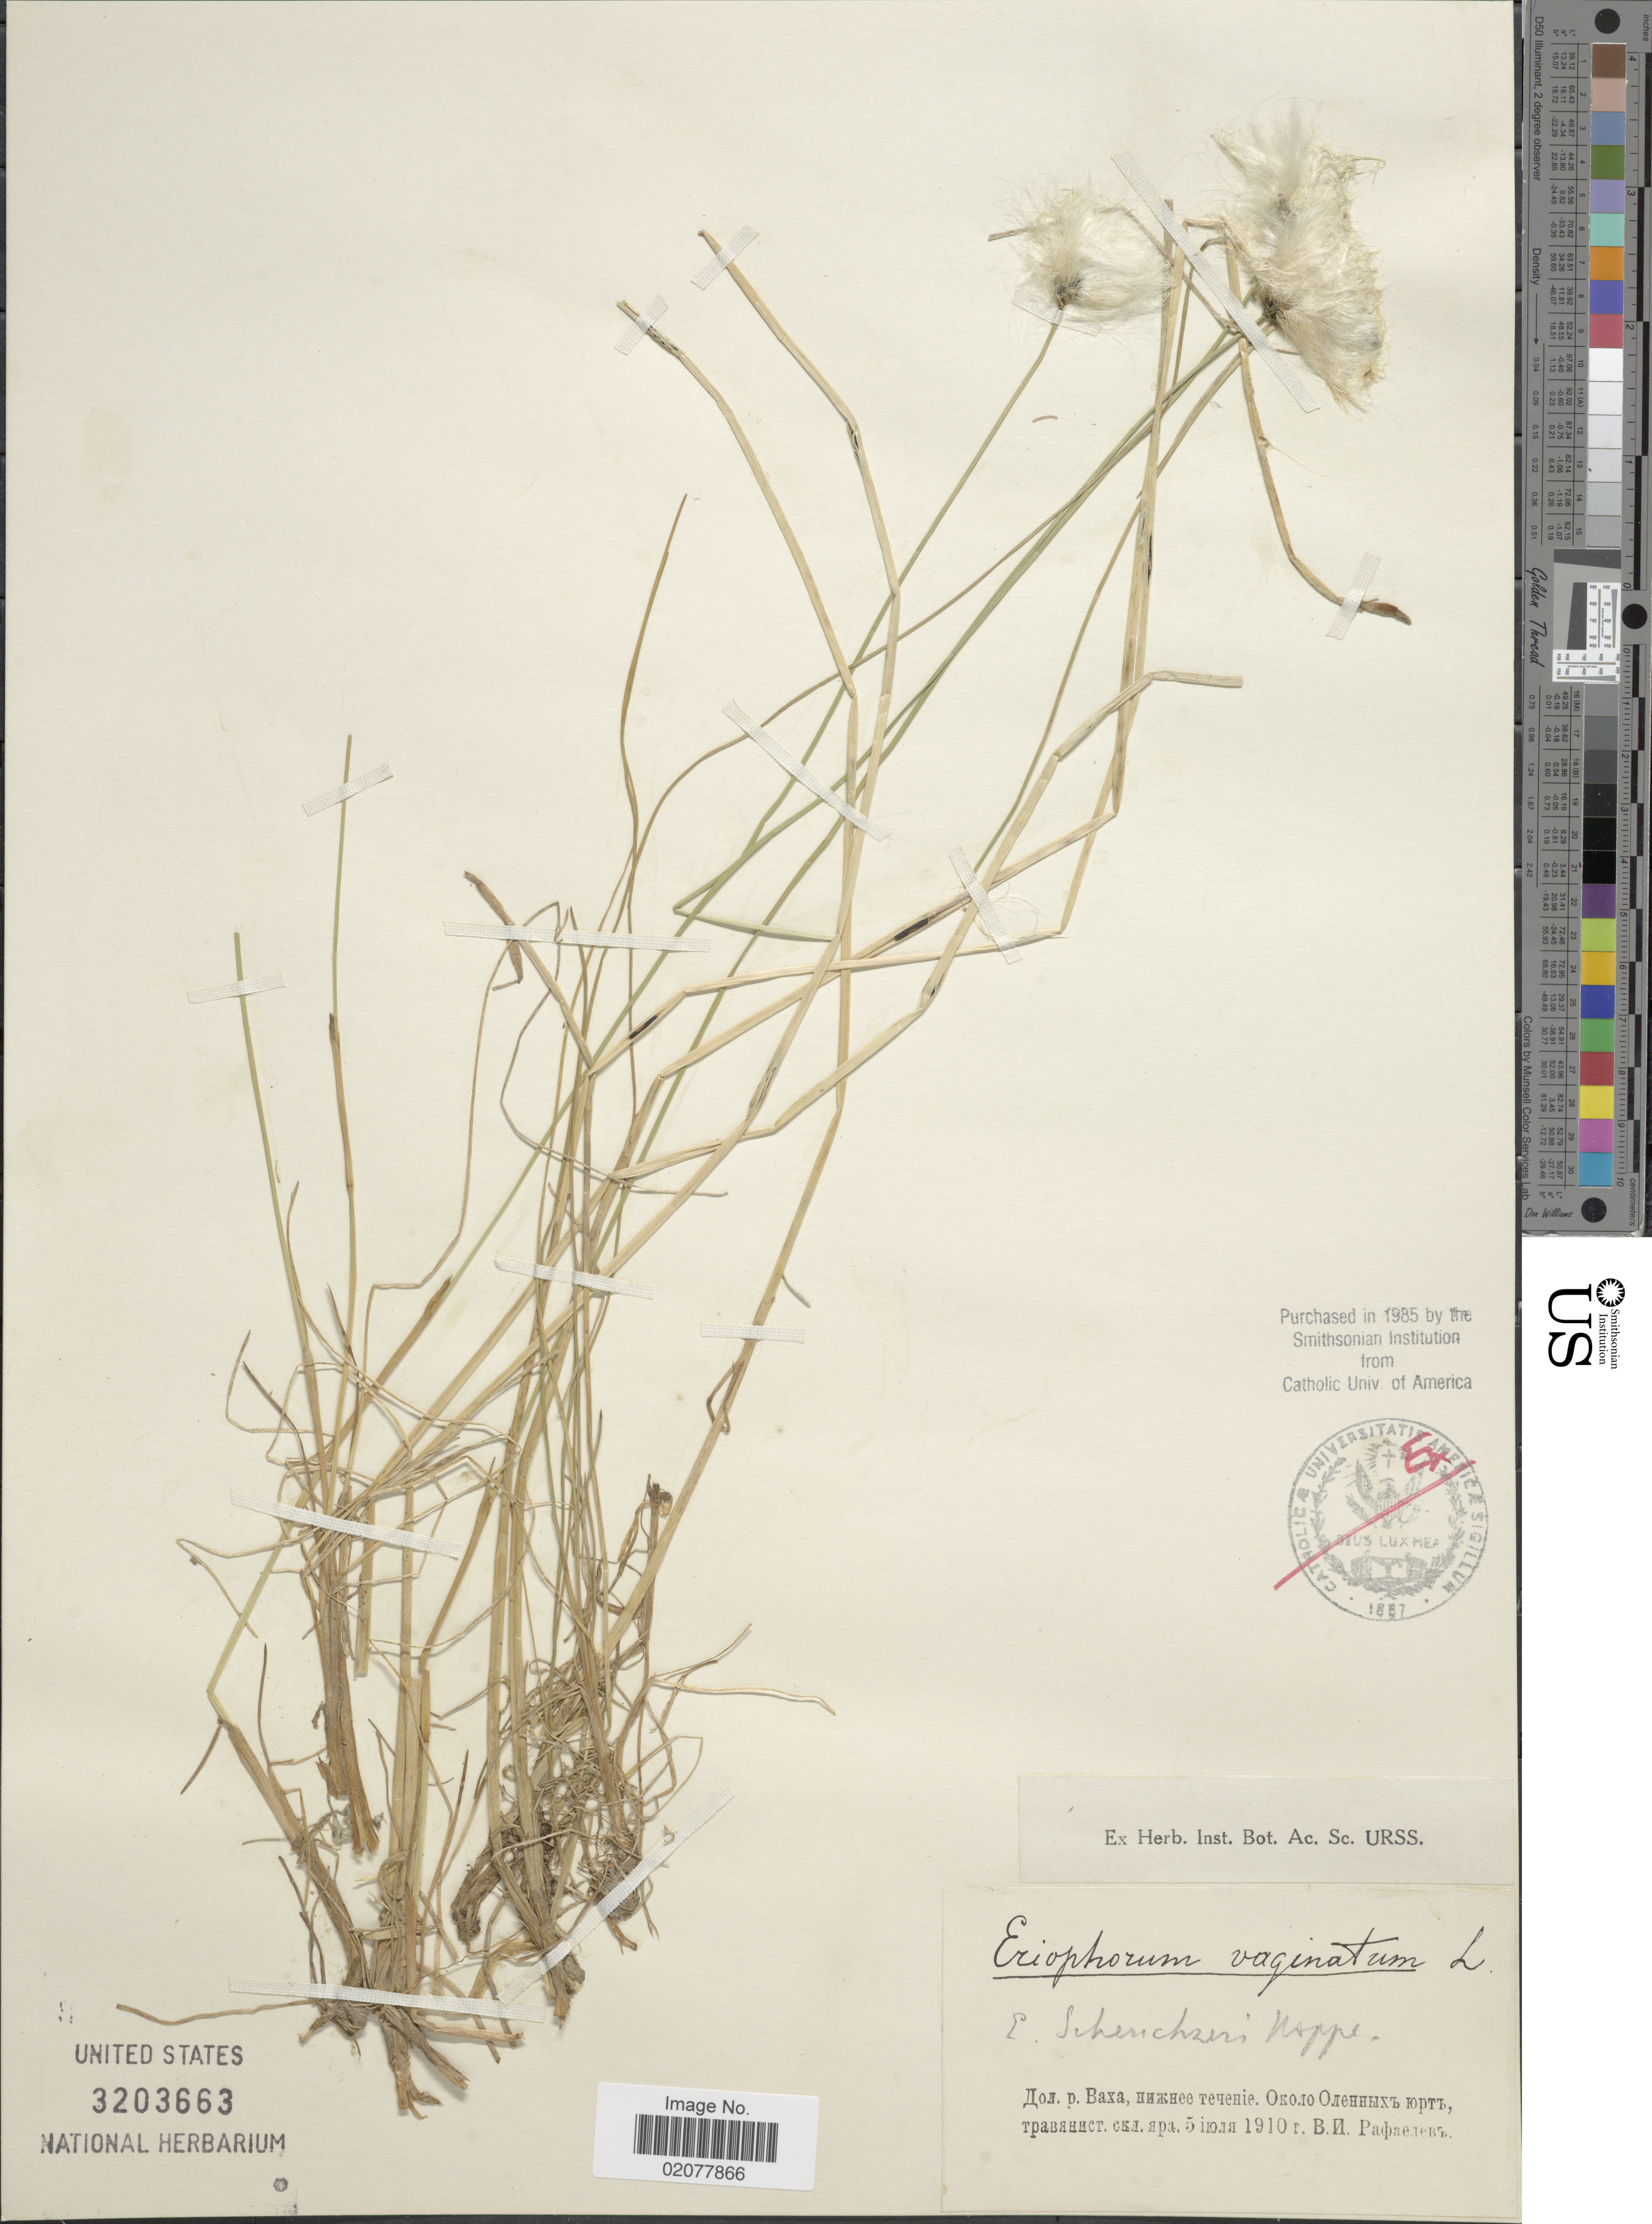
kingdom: Plantae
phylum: Tracheophyta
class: Liliopsida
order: Poales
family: Cyperaceae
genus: Eriophorum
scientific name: Eriophorum vaginatum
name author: L.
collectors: V. Rafaelev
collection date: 1910-07-05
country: Russian Federation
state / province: Khanty-Mansi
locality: Vakh River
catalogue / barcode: US 3203663